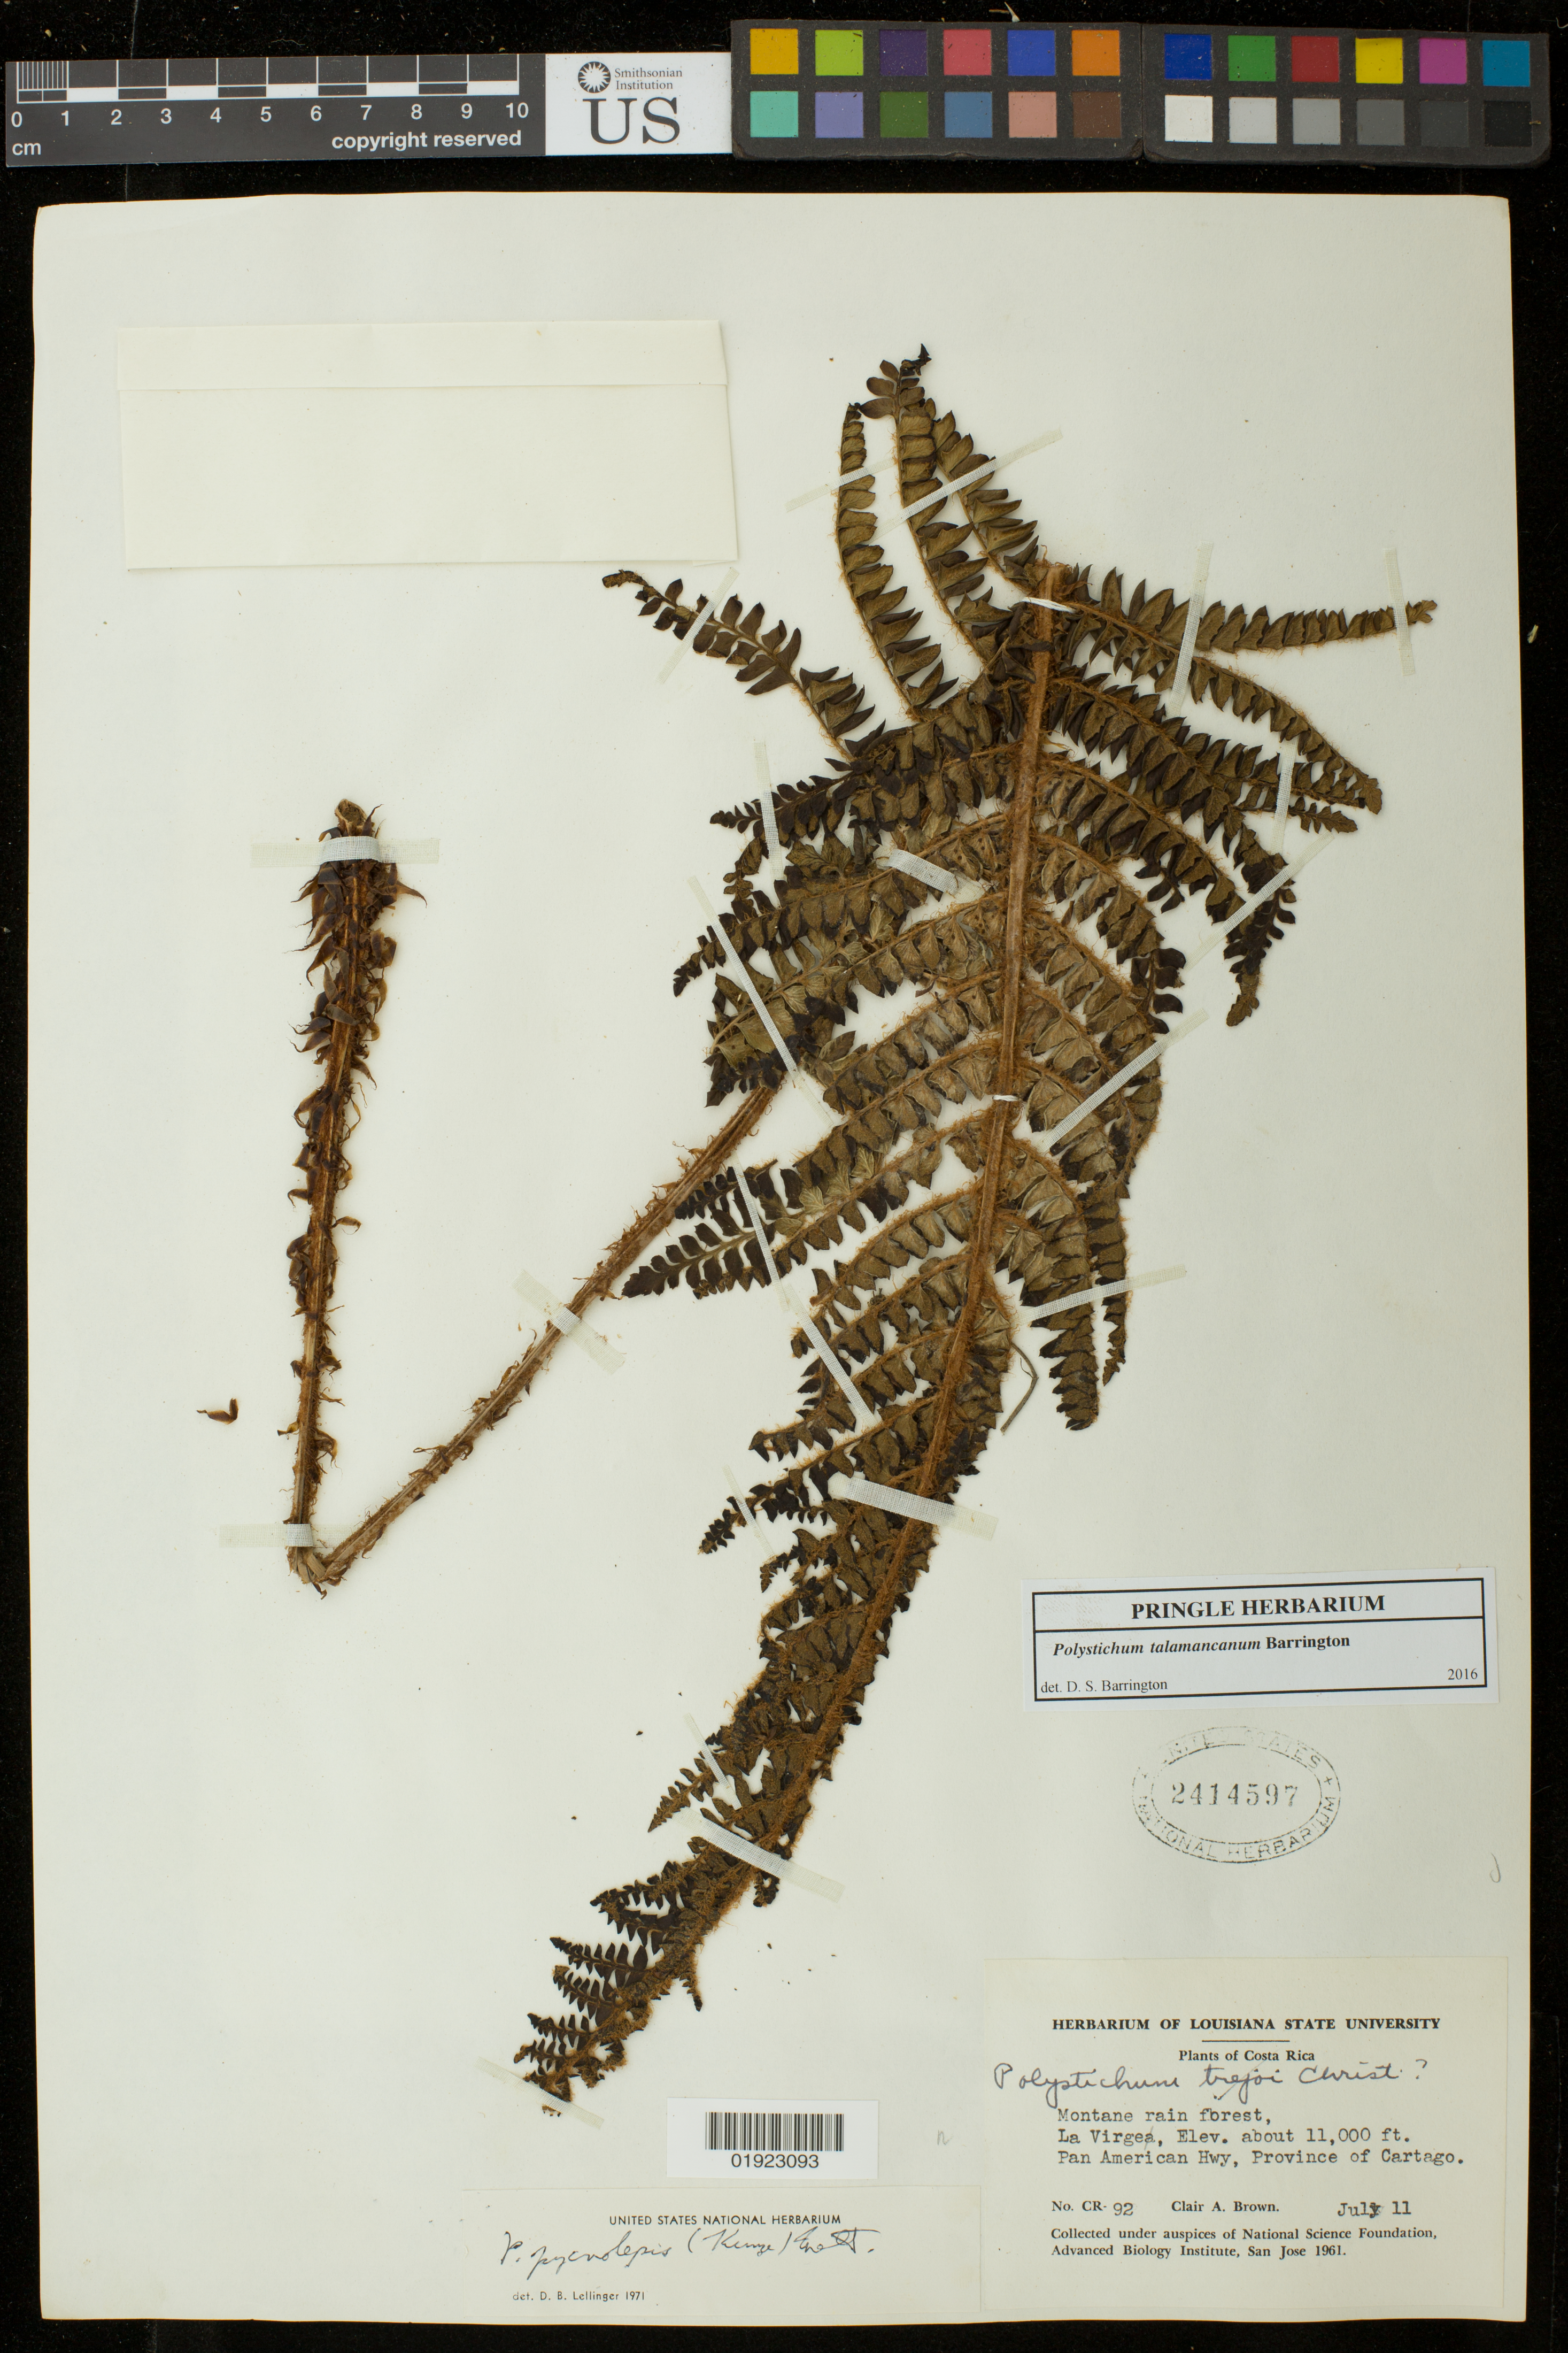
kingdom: Plantae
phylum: Tracheophyta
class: Polypodiopsida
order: Polypodiales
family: Dryopteridaceae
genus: Polystichum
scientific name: Polystichum talamancanum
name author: Barrington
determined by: Barrington, D. S., Curator (VT), University of Vermont (UNITED STATES)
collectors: C. A. Brown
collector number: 92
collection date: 1961-07-11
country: Costa Rica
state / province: Cartago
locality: La Virge, Pan American Hwy.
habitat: Montane rain forest.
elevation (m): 3353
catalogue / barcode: US 2414597